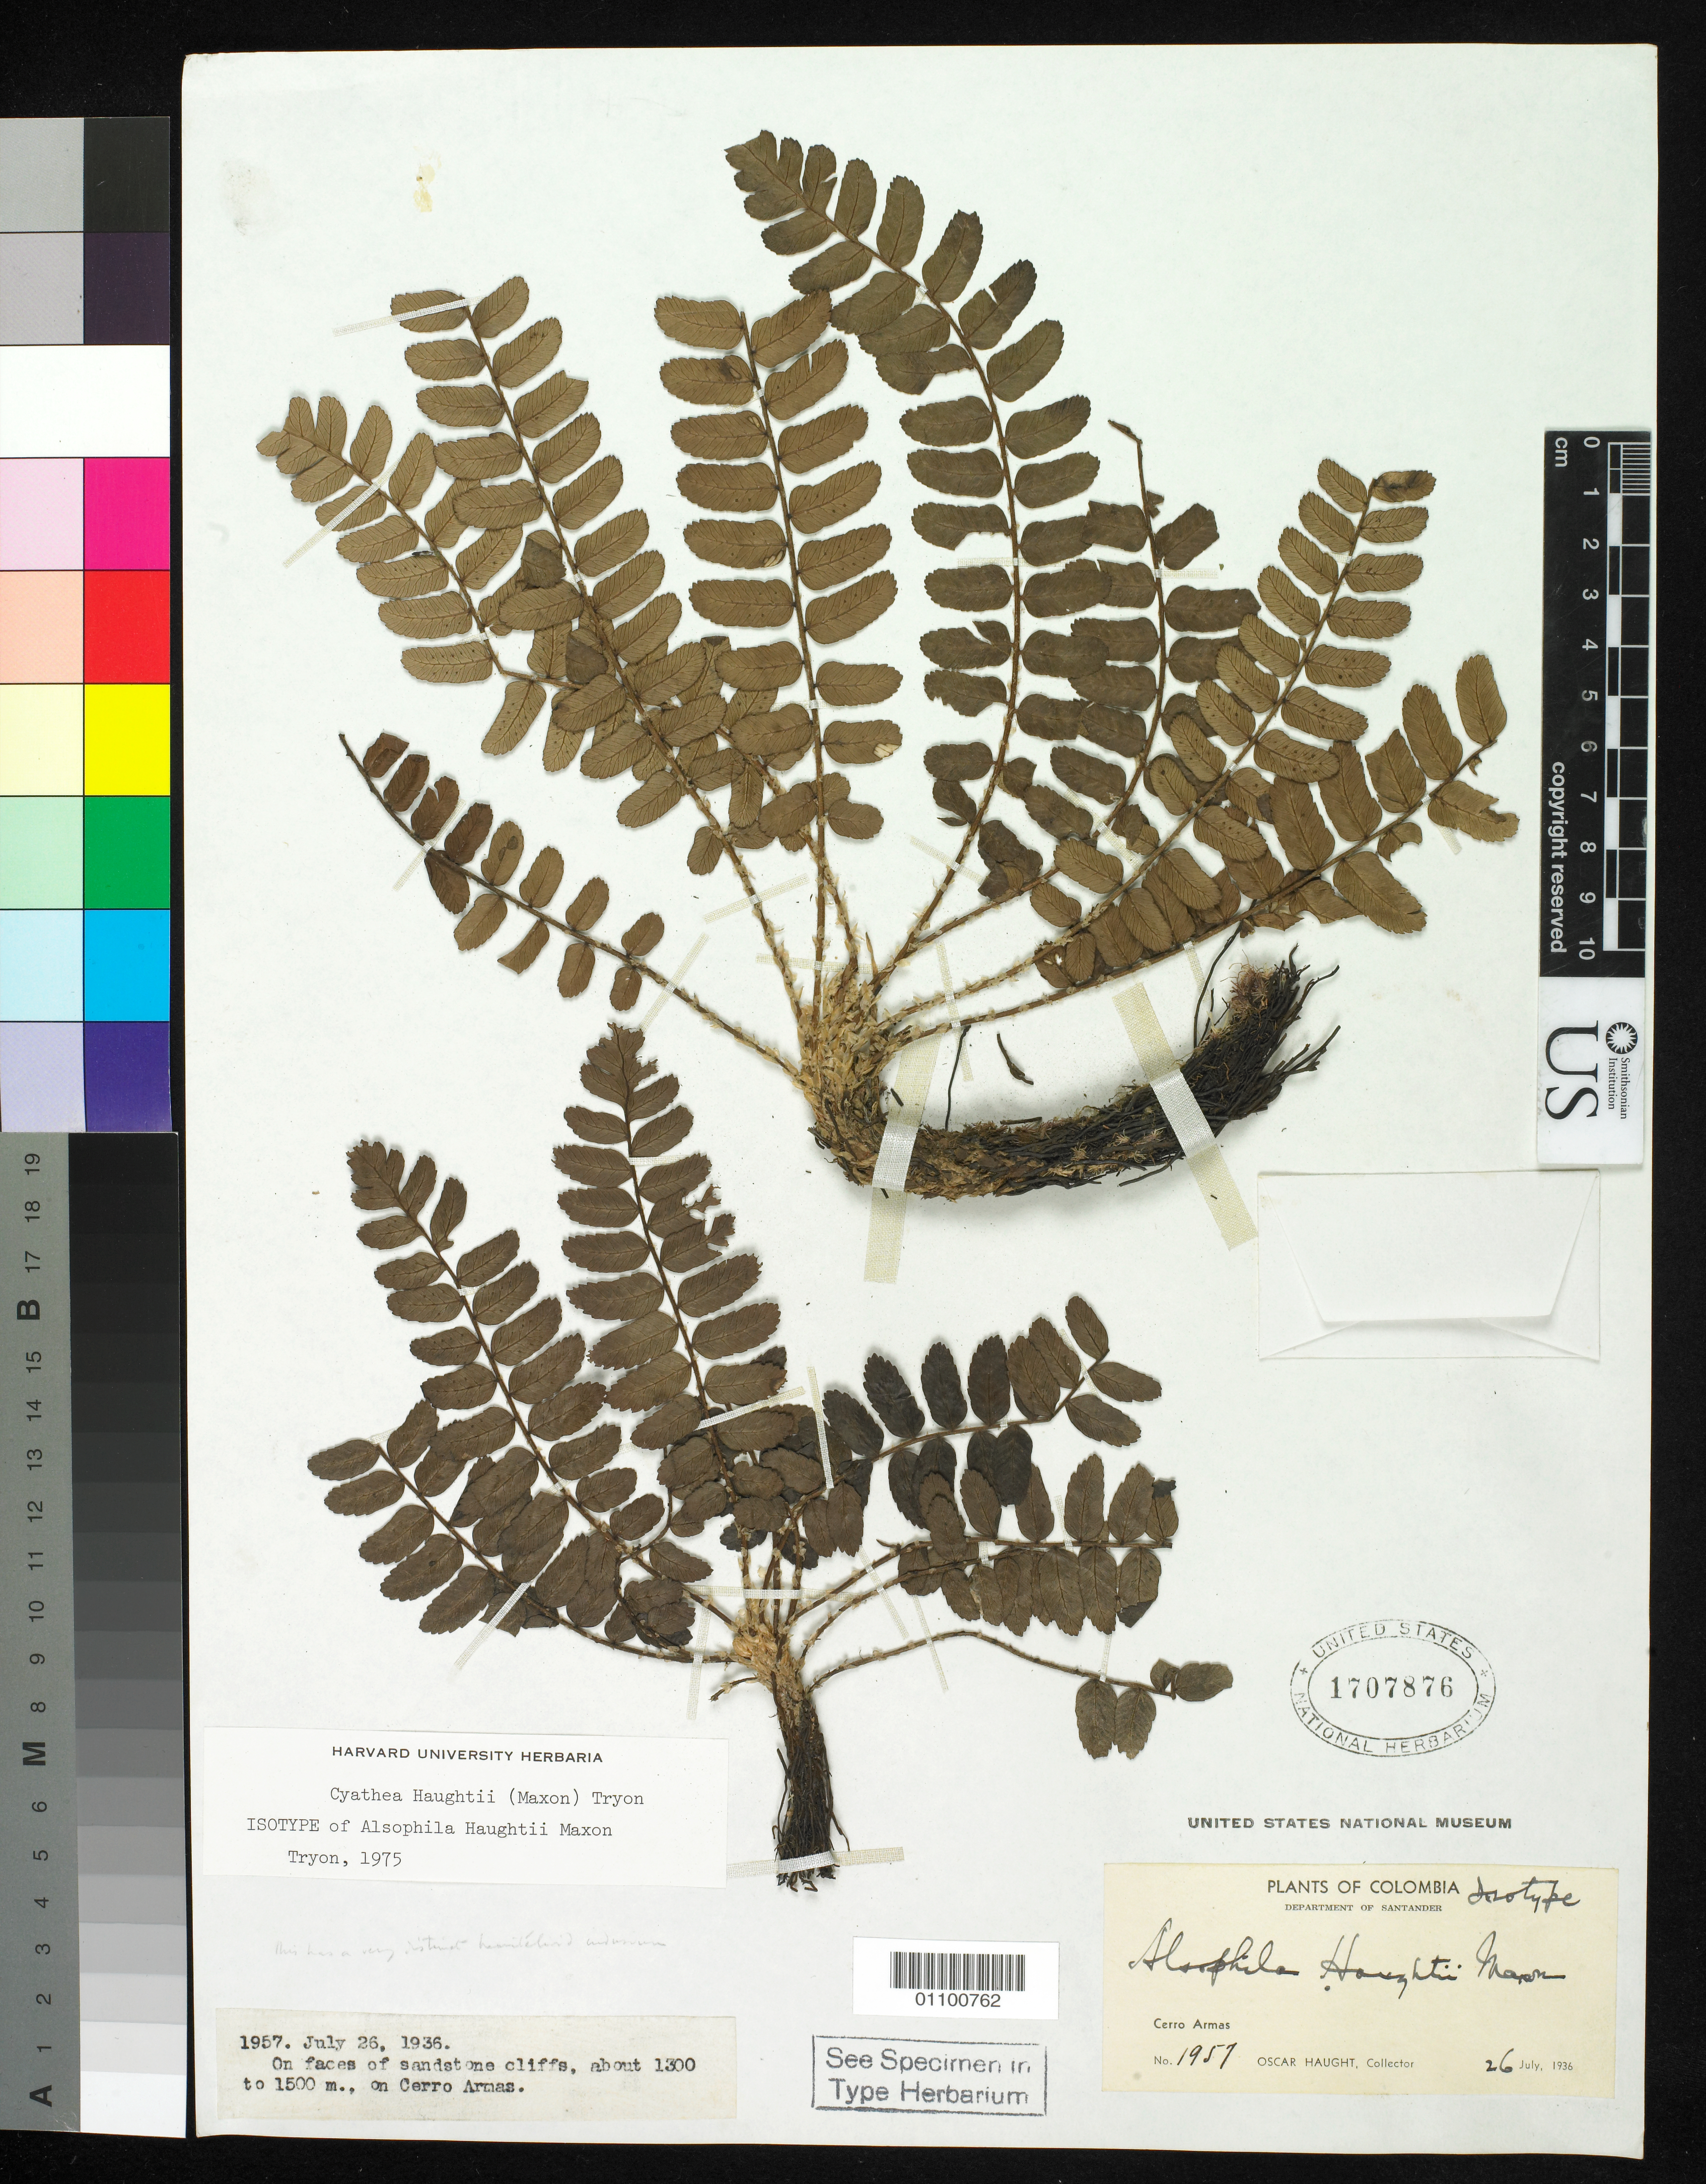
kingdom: Plantae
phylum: Tracheophyta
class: Polypodiopsida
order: Cyatheales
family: Cyatheaceae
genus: Alsophila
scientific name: Alsophila haughtii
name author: Maxon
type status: Isotype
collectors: O. L. Haught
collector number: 1957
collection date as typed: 26 Jul 1936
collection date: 1936-07-26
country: Colombia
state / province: Santander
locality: Cerro Armas.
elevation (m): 1300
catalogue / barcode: US 1707876